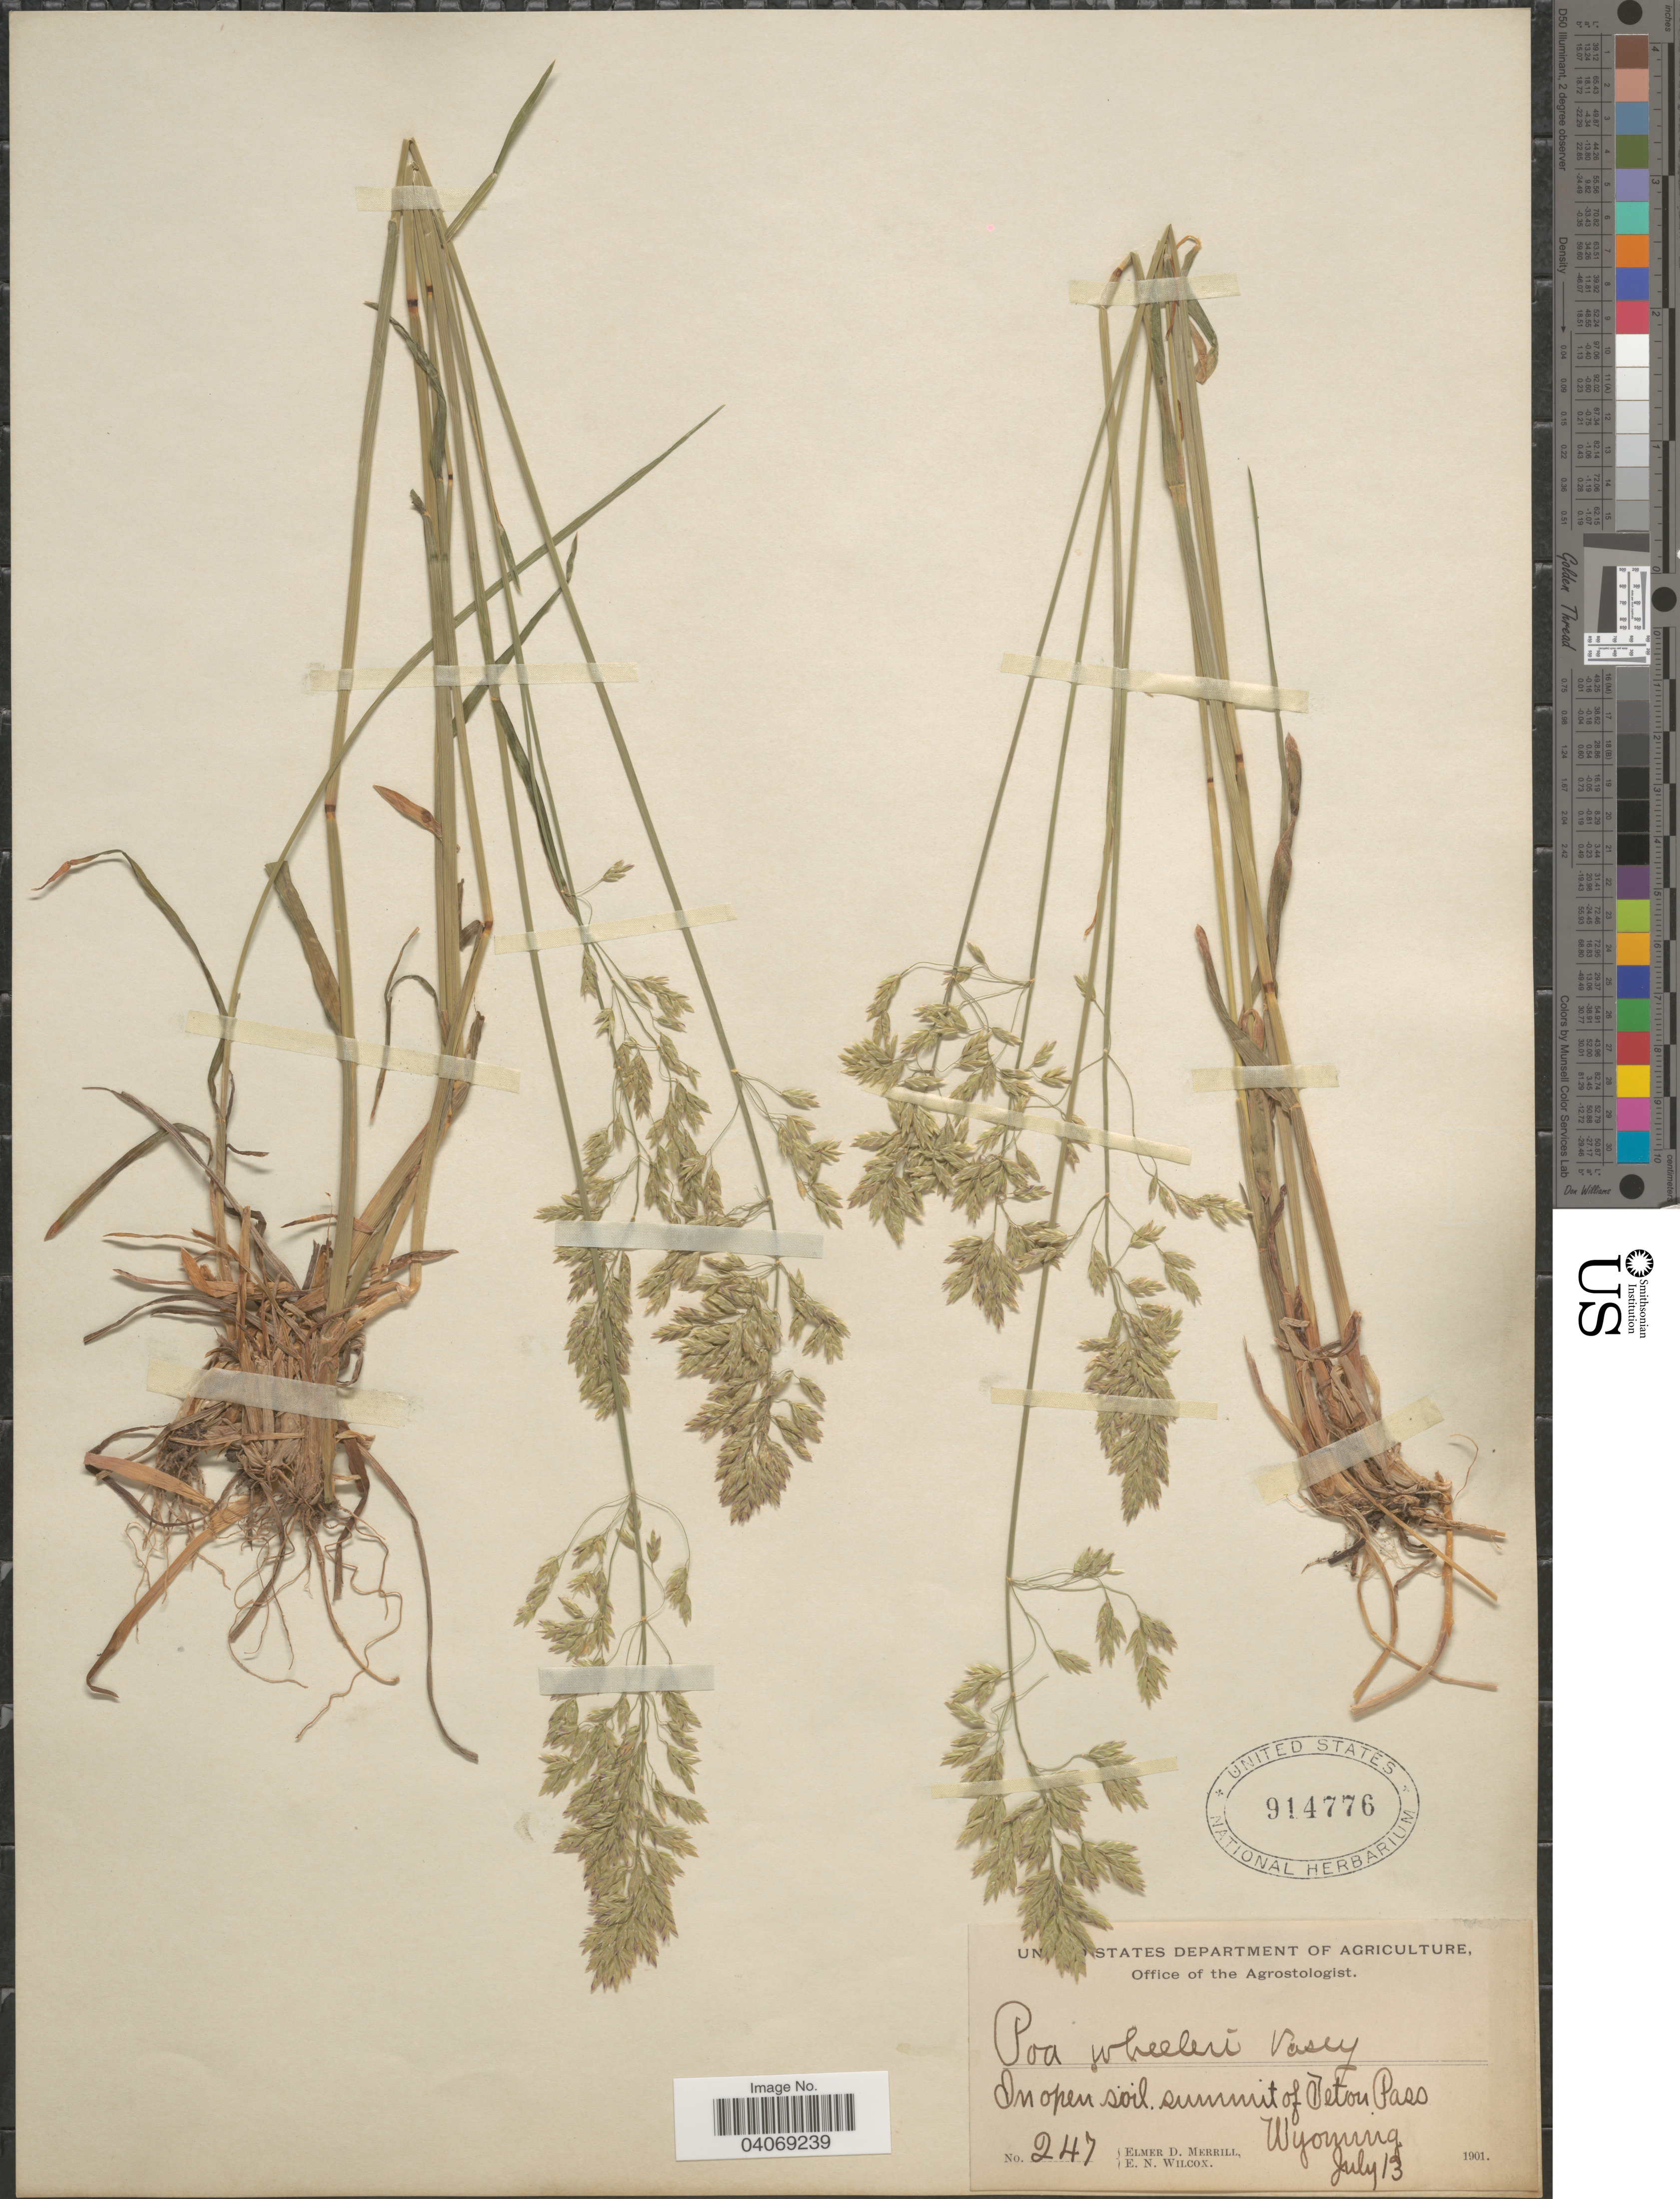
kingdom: Plantae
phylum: Tracheophyta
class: Liliopsida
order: Poales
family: Poaceae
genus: Poa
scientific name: Poa wheeleri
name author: Vasey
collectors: E. D. Merrill & E. Wilcox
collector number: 247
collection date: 1901-07-13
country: United States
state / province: Wyoming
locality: In open soil. Summit of Teton Pass.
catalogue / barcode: US 914776